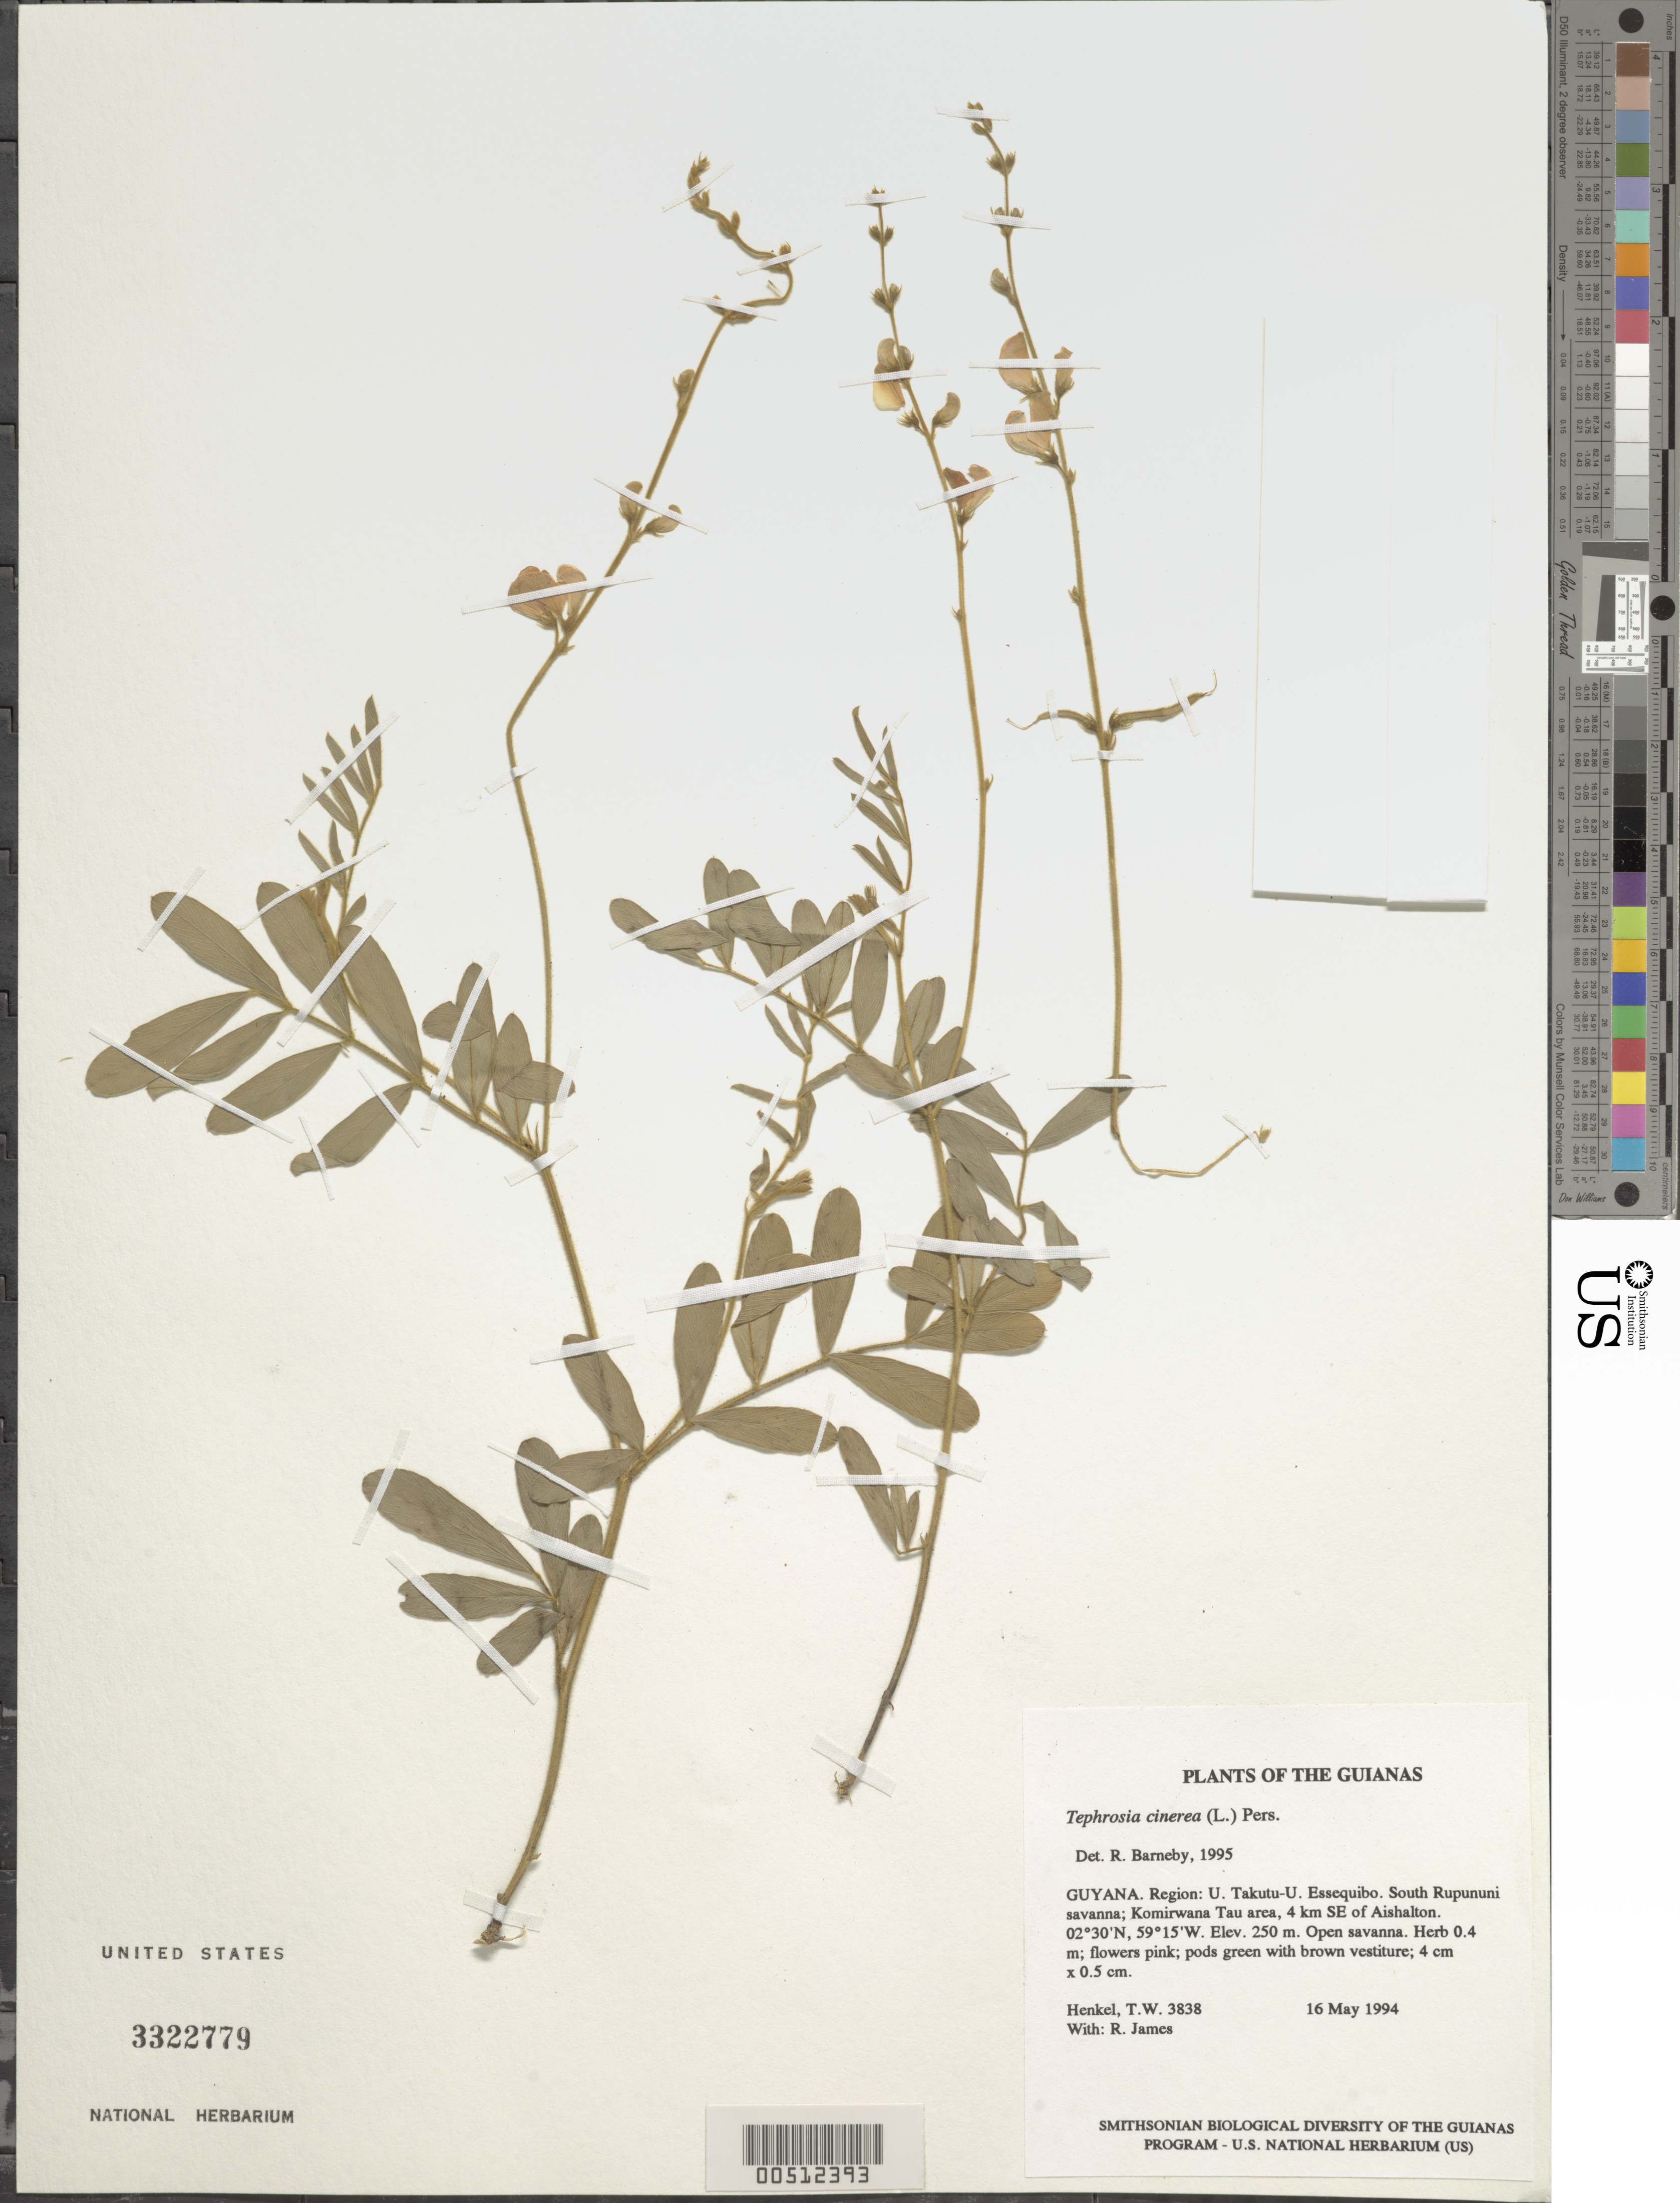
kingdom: Plantae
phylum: Tracheophyta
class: Magnoliopsida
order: Fabales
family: Fabaceae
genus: Tephrosia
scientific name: Tephrosia cinerea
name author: (L.) Pers.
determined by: Barneby, Rupert C., (NY)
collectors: T. Henkel & R. James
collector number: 3838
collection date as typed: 16 May 1994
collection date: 1994-05-16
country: Guyana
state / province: U. Takutu-U. Essequibo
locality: South Rupununi savanna; Komirwana Tau area, 4 km SE of Aishalton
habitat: Open savanna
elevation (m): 250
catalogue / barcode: US 3322779